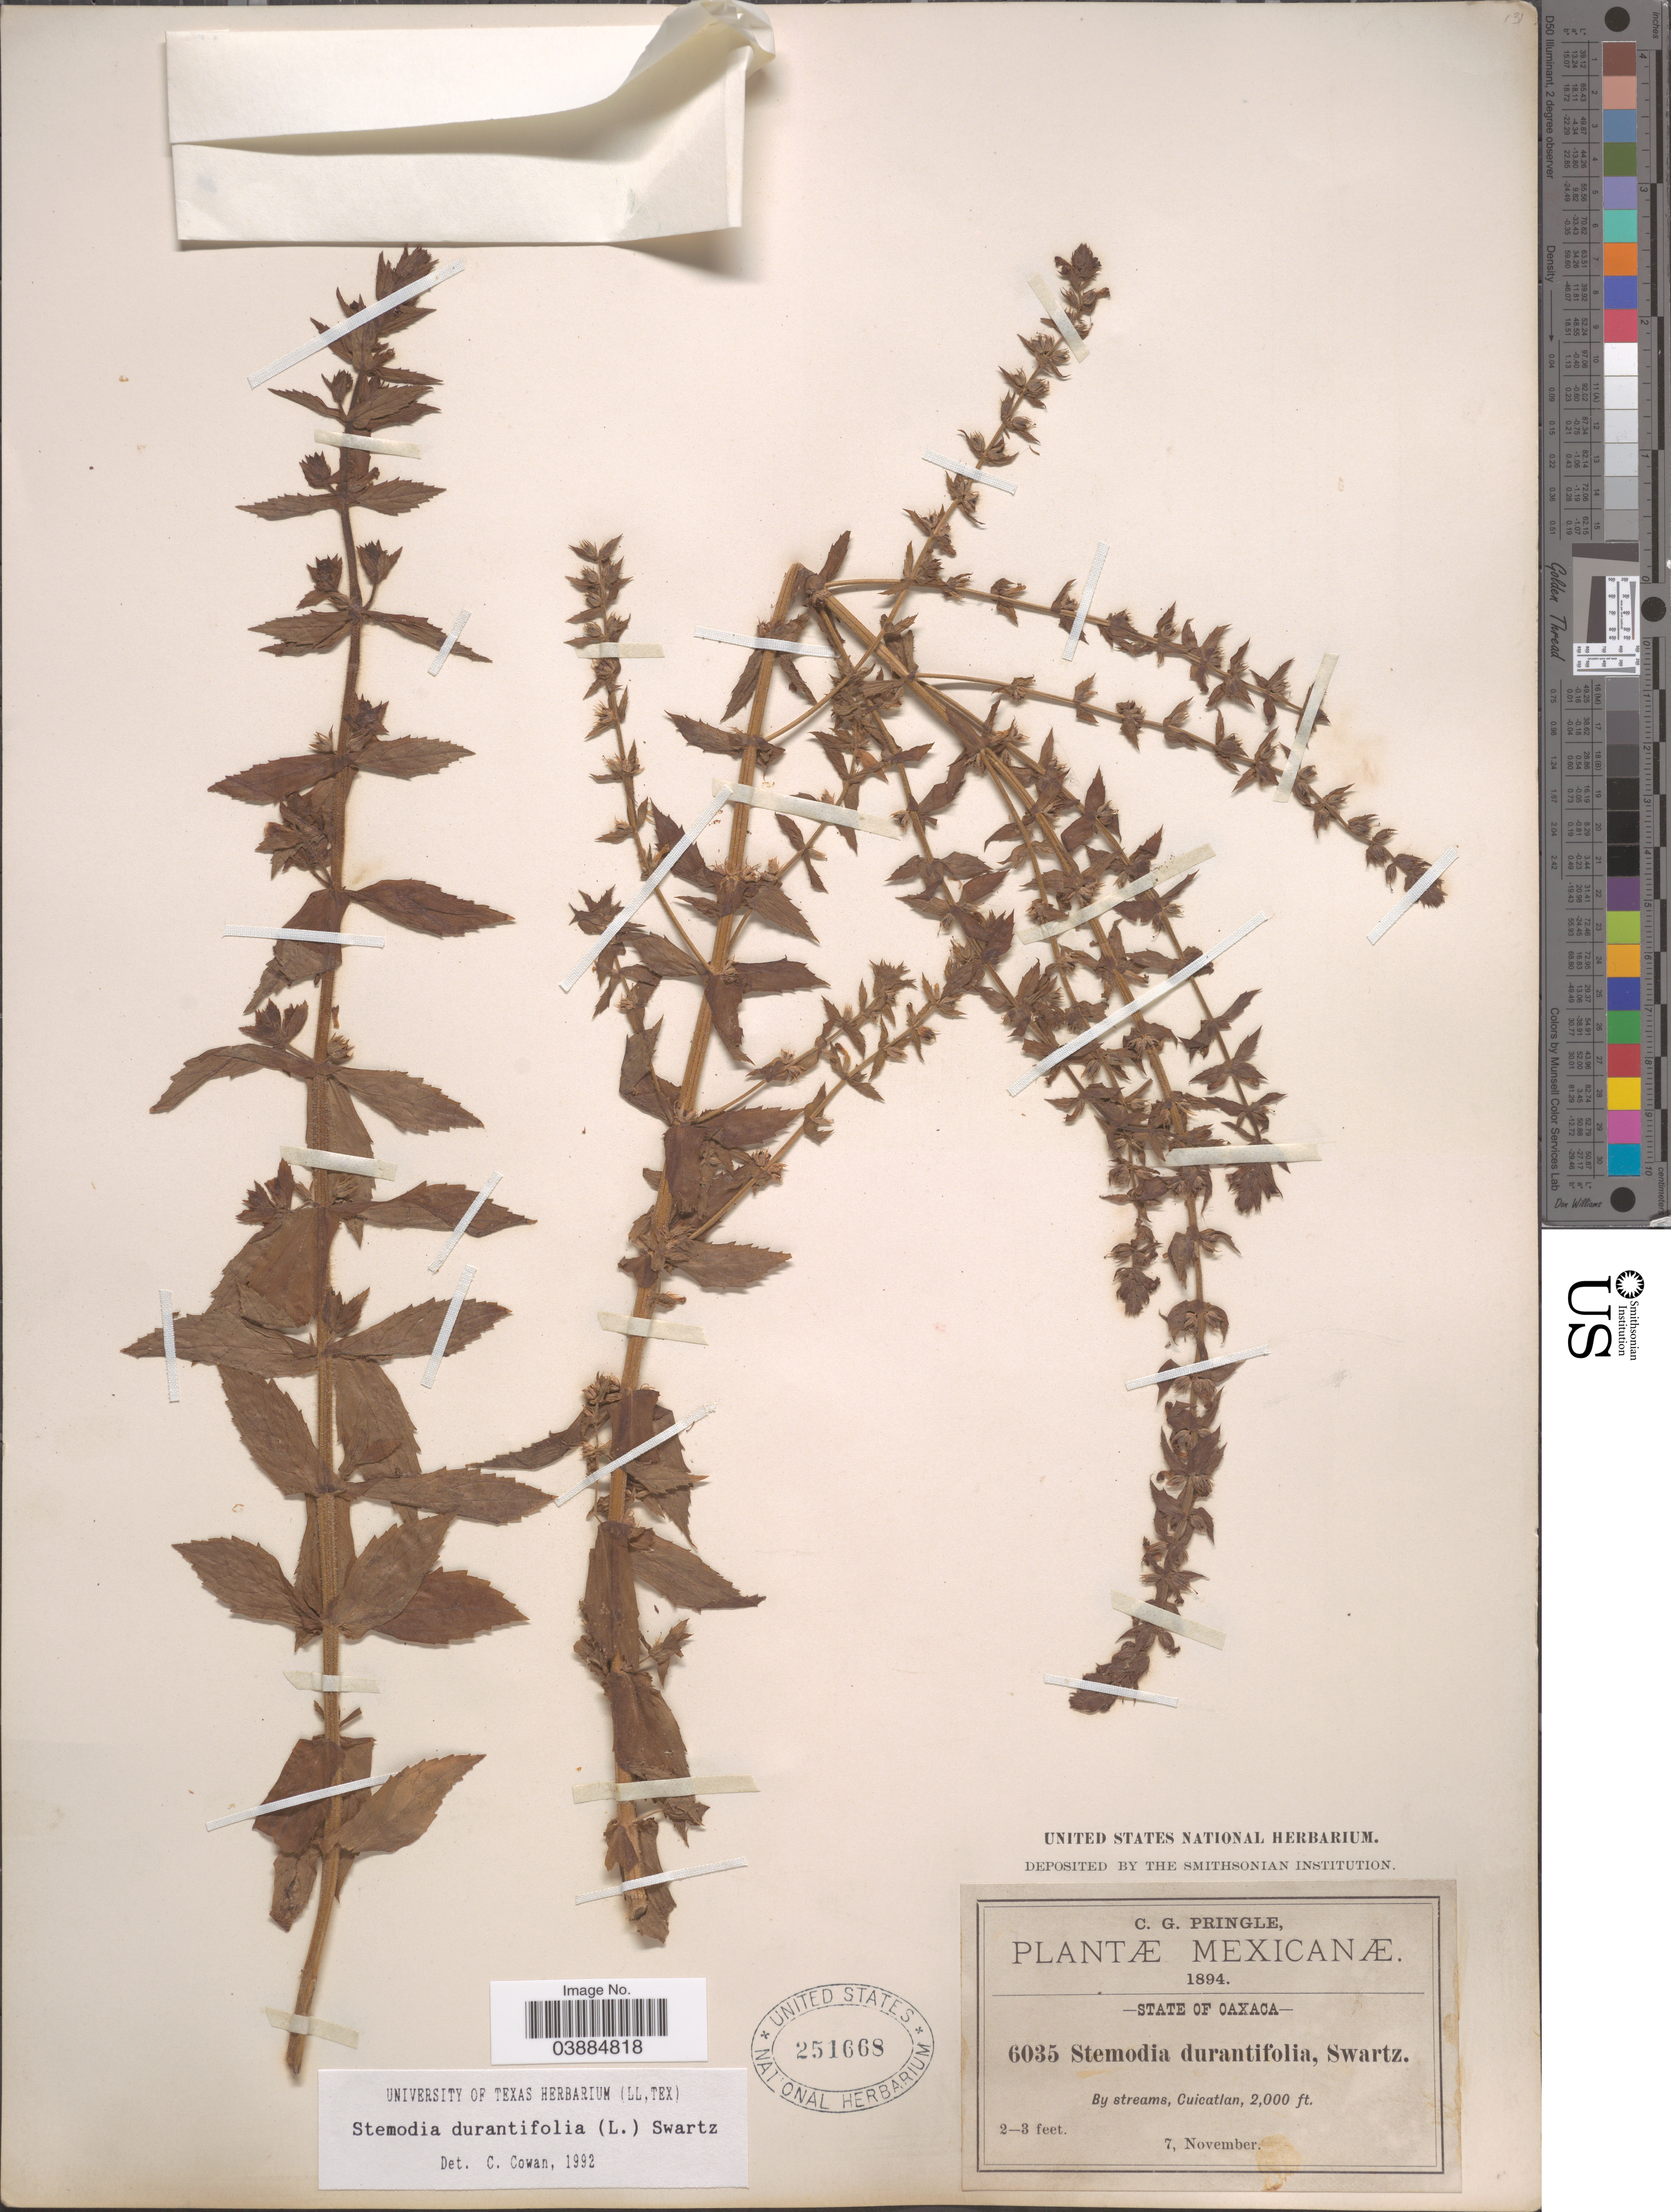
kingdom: Plantae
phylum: Tracheophyta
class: Magnoliopsida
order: Lamiales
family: Plantaginaceae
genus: Stemodia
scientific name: Stemodia durantifolia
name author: (L.) Sw.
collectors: C. G. Pringle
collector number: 6035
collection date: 1894-11-07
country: Mexico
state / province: Oaxaca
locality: By streams, Cuicatlan.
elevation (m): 610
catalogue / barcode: US 251668